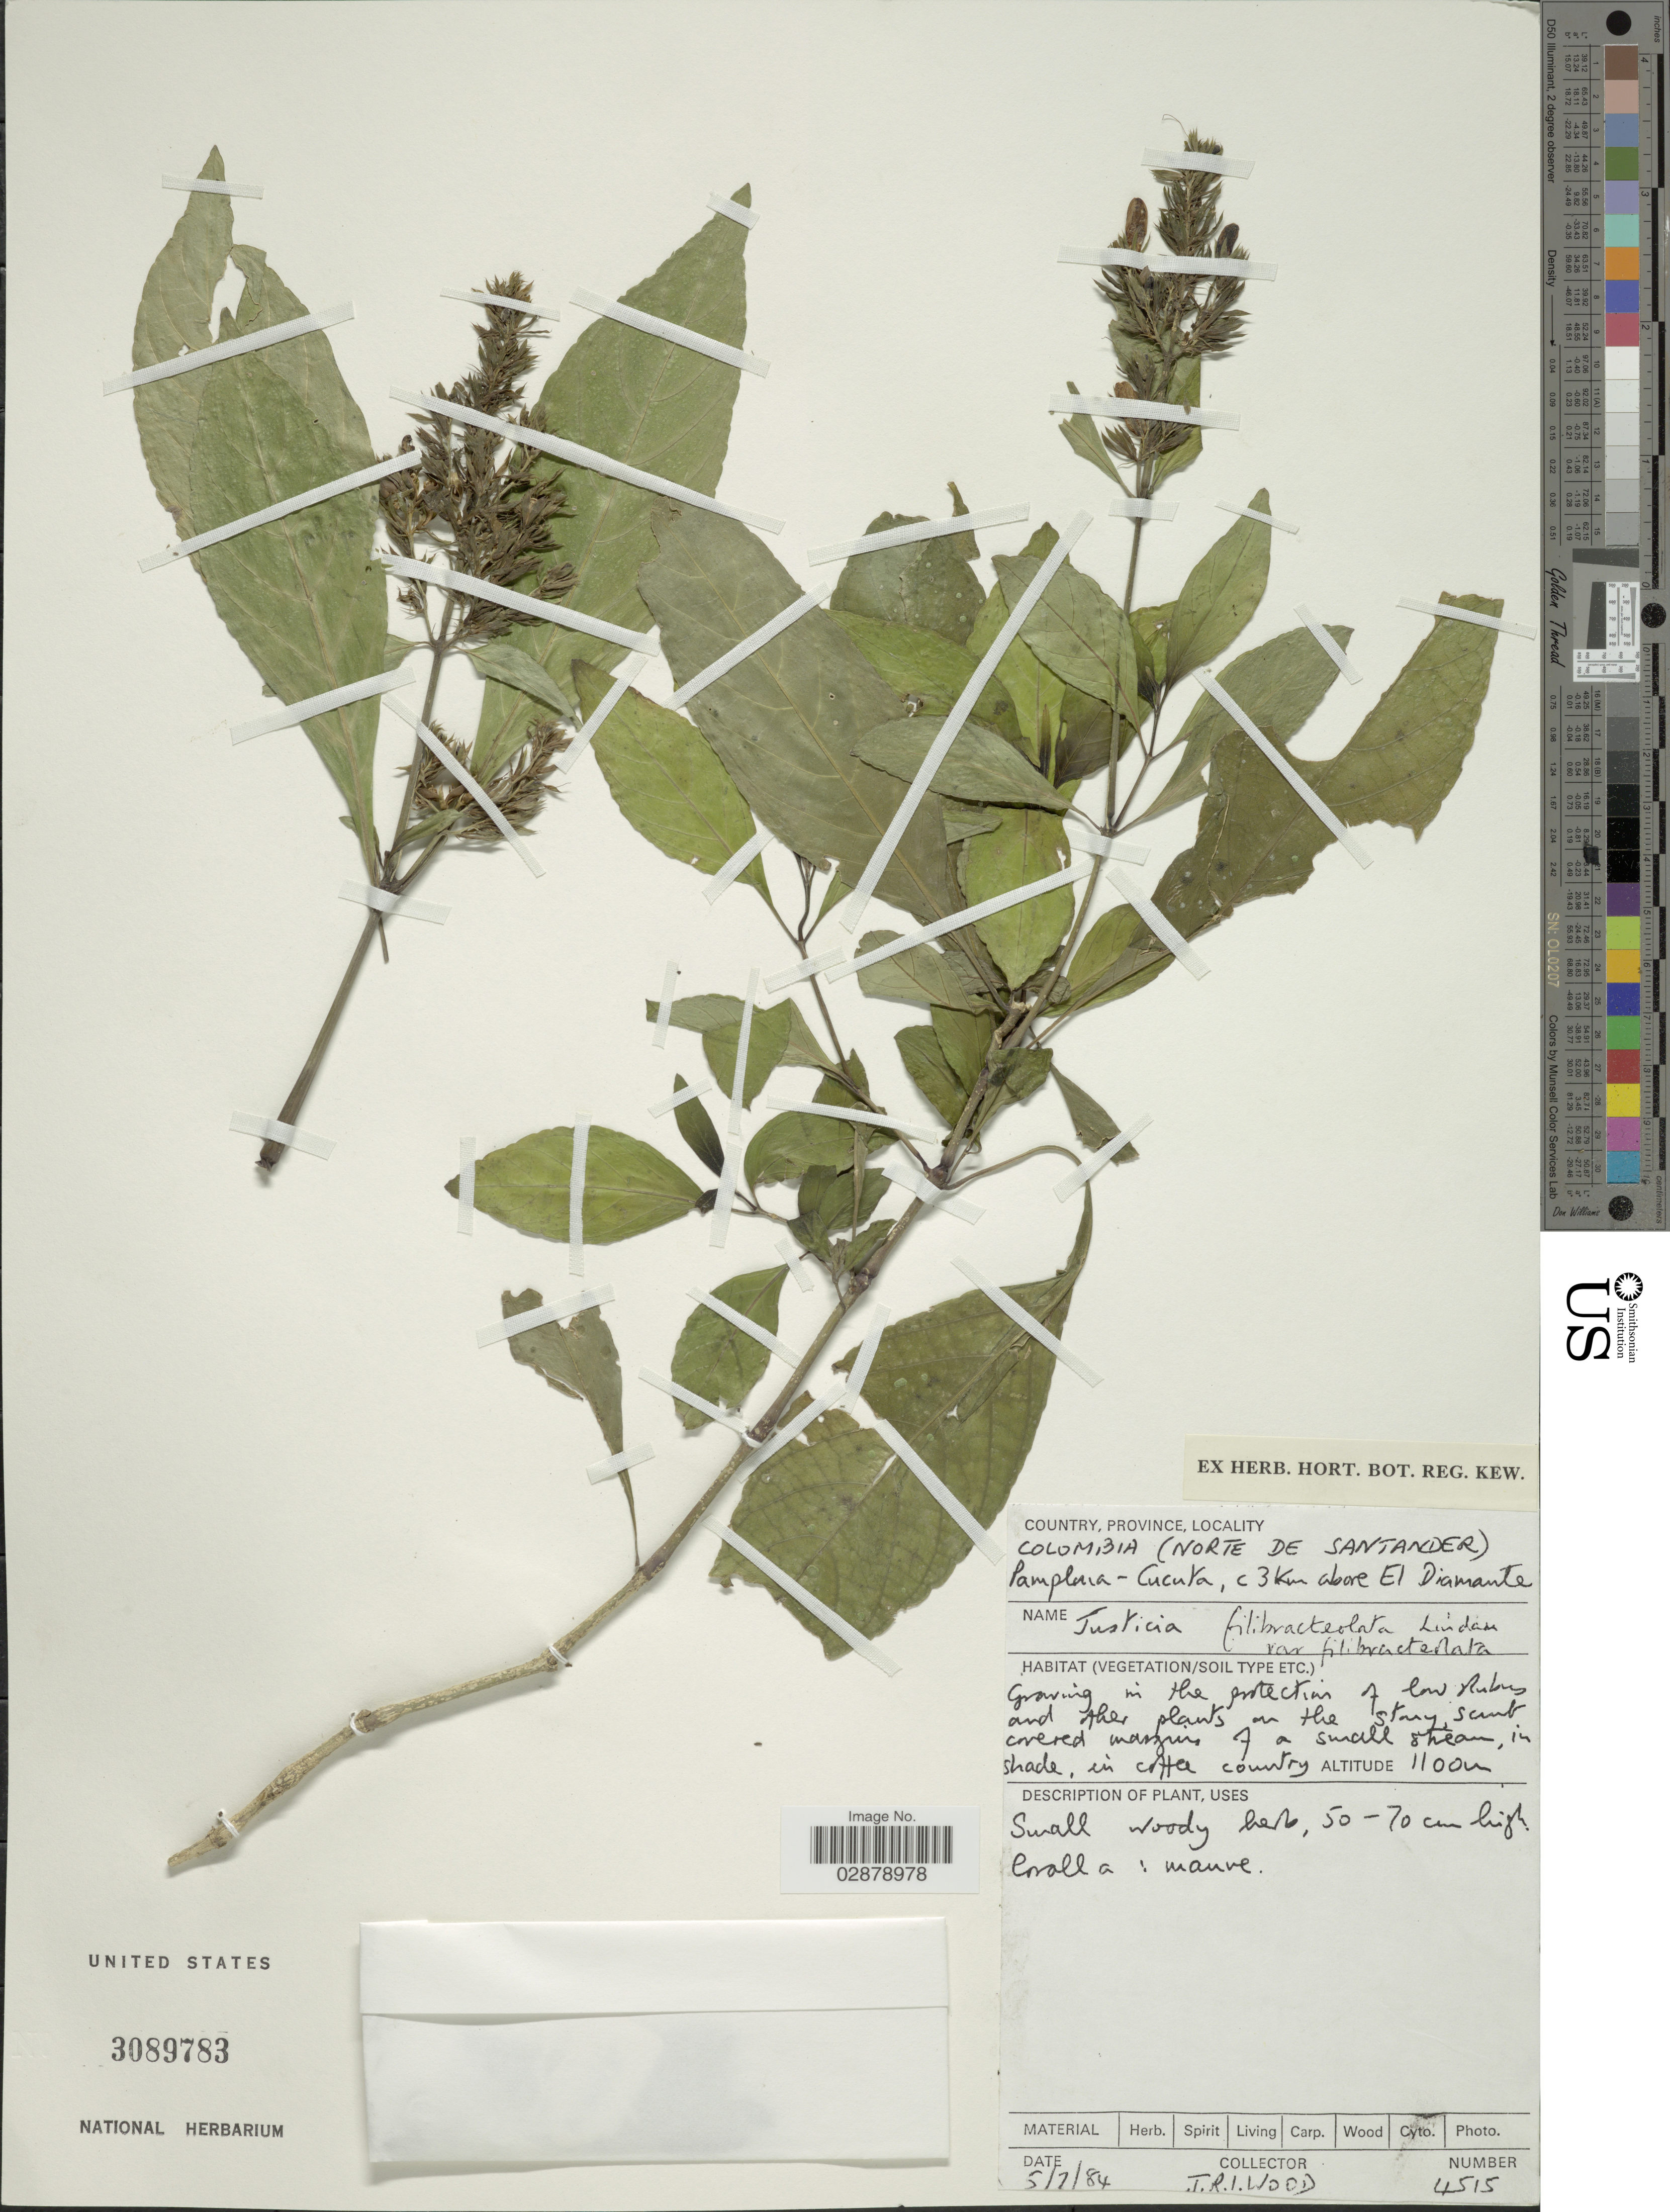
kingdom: Plantae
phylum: Tracheophyta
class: Magnoliopsida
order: Lamiales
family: Acanthaceae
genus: Justicia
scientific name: Justicia filibracteolata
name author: Lindau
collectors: J. R. I. Wood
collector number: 4515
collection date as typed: Transcribed d/m/y: 5/7/84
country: Colombia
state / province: Norte de Santander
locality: Pamplona-Cucuta, c 3 km above El Diamante.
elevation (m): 1100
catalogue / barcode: US 3089783